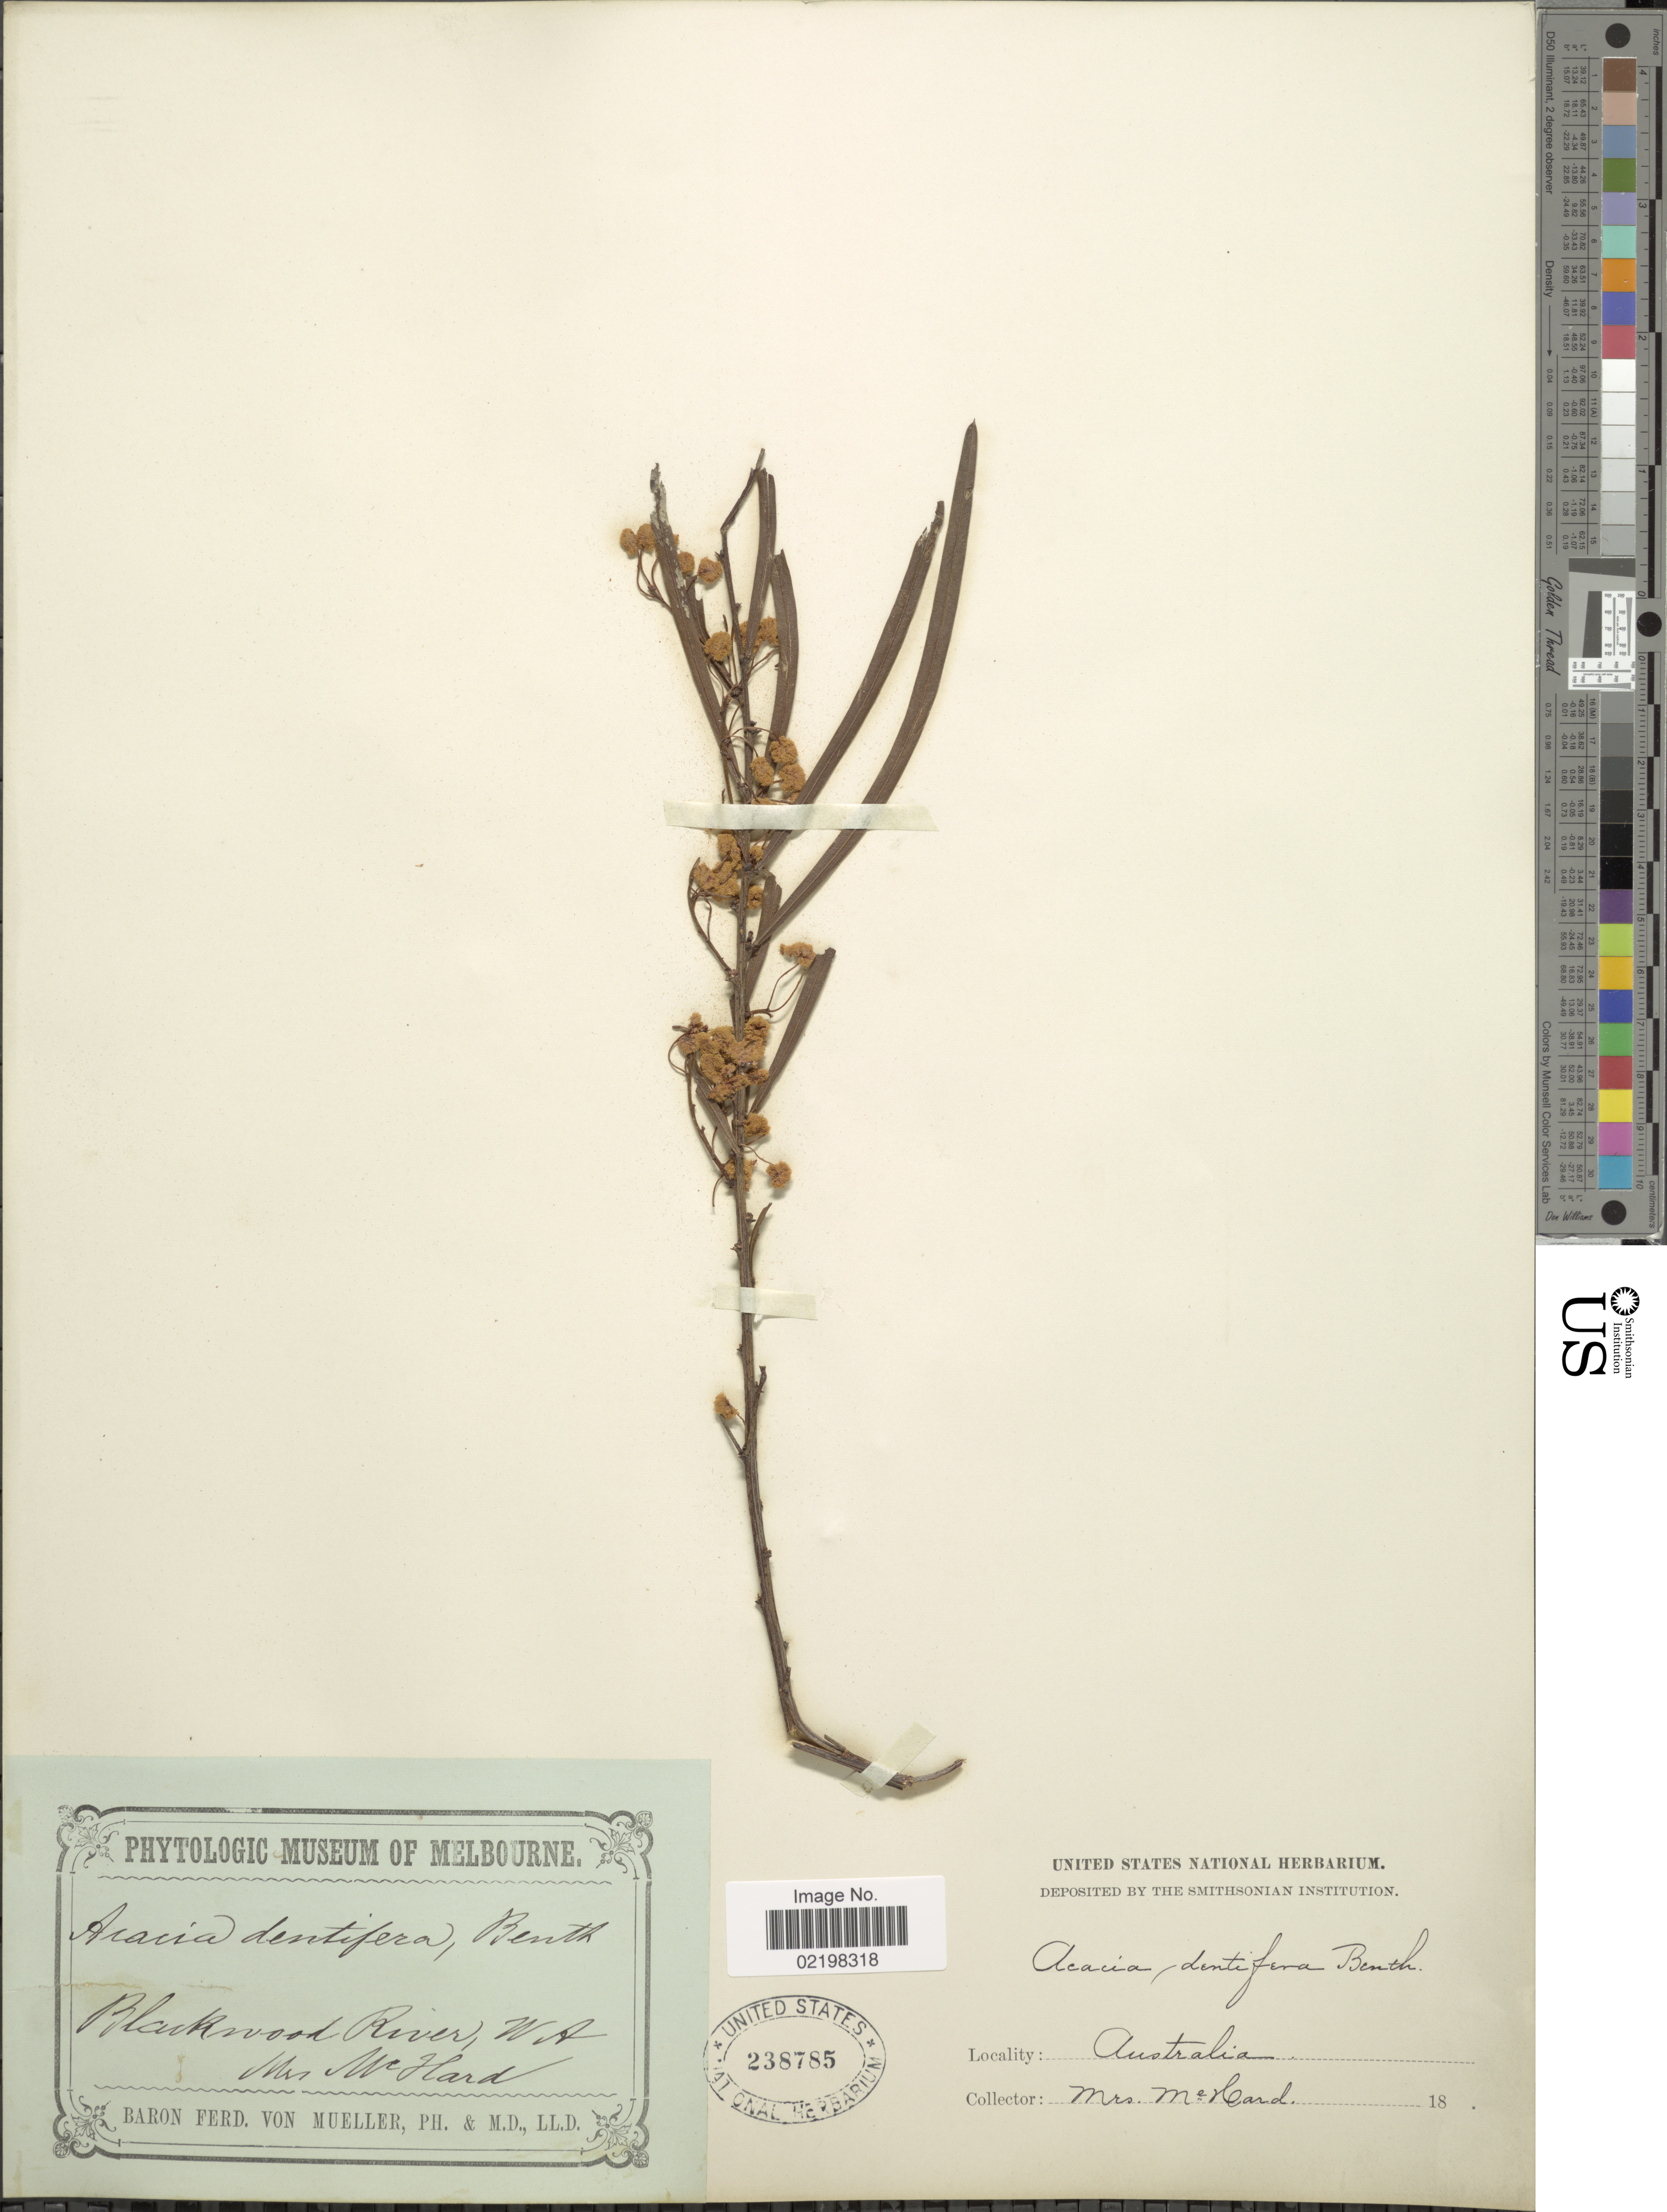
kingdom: Plantae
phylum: Tracheophyta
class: Magnoliopsida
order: Fabales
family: Fabaceae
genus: Acacia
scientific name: Acacia dentifera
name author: Benth.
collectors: -. McHard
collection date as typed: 18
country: Australia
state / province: Western Australia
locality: Blackwood River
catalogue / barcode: US 238785